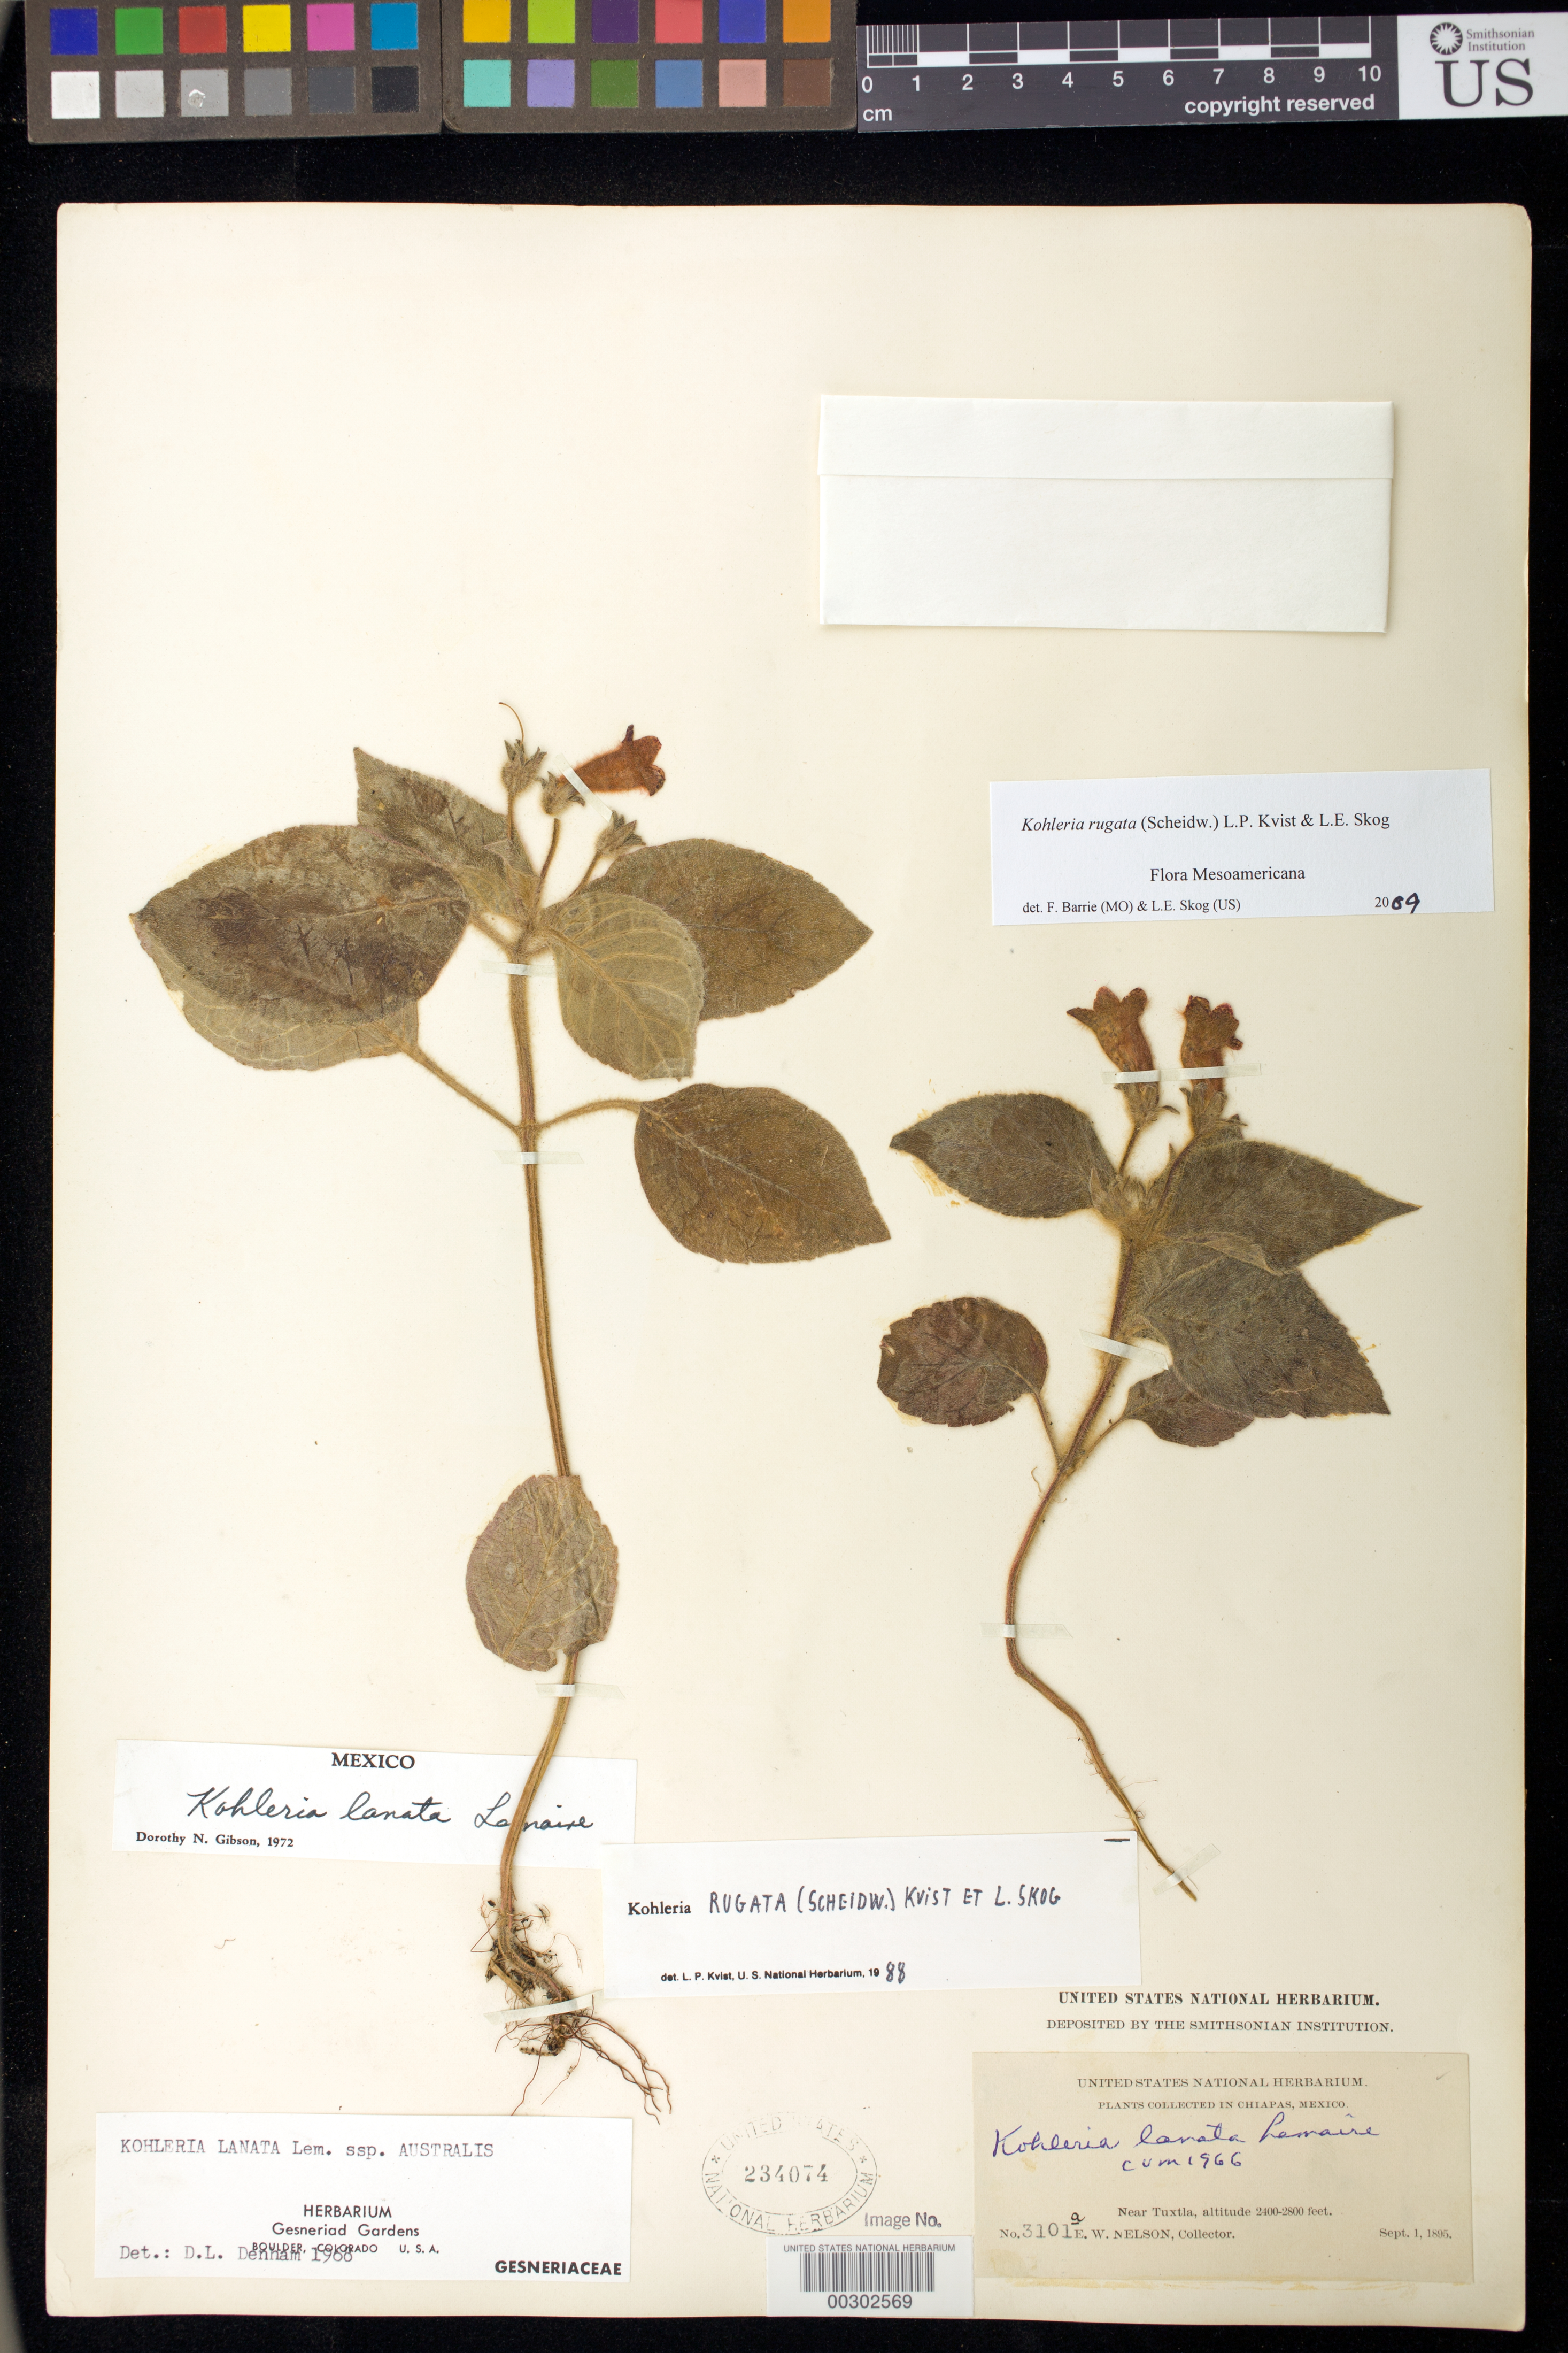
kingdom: Plantae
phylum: Tracheophyta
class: Magnoliopsida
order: Lamiales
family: Gesneriaceae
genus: Kohleria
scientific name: Kohleria rugata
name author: (Scheidw.) L.P. Kvist & L.E. Skog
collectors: E. W. Nelson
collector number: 3101 a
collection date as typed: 01 Sep 1895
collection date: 1895-09-01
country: Mexico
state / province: Chiapas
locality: Near Tuxtla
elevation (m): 732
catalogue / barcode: US 234074